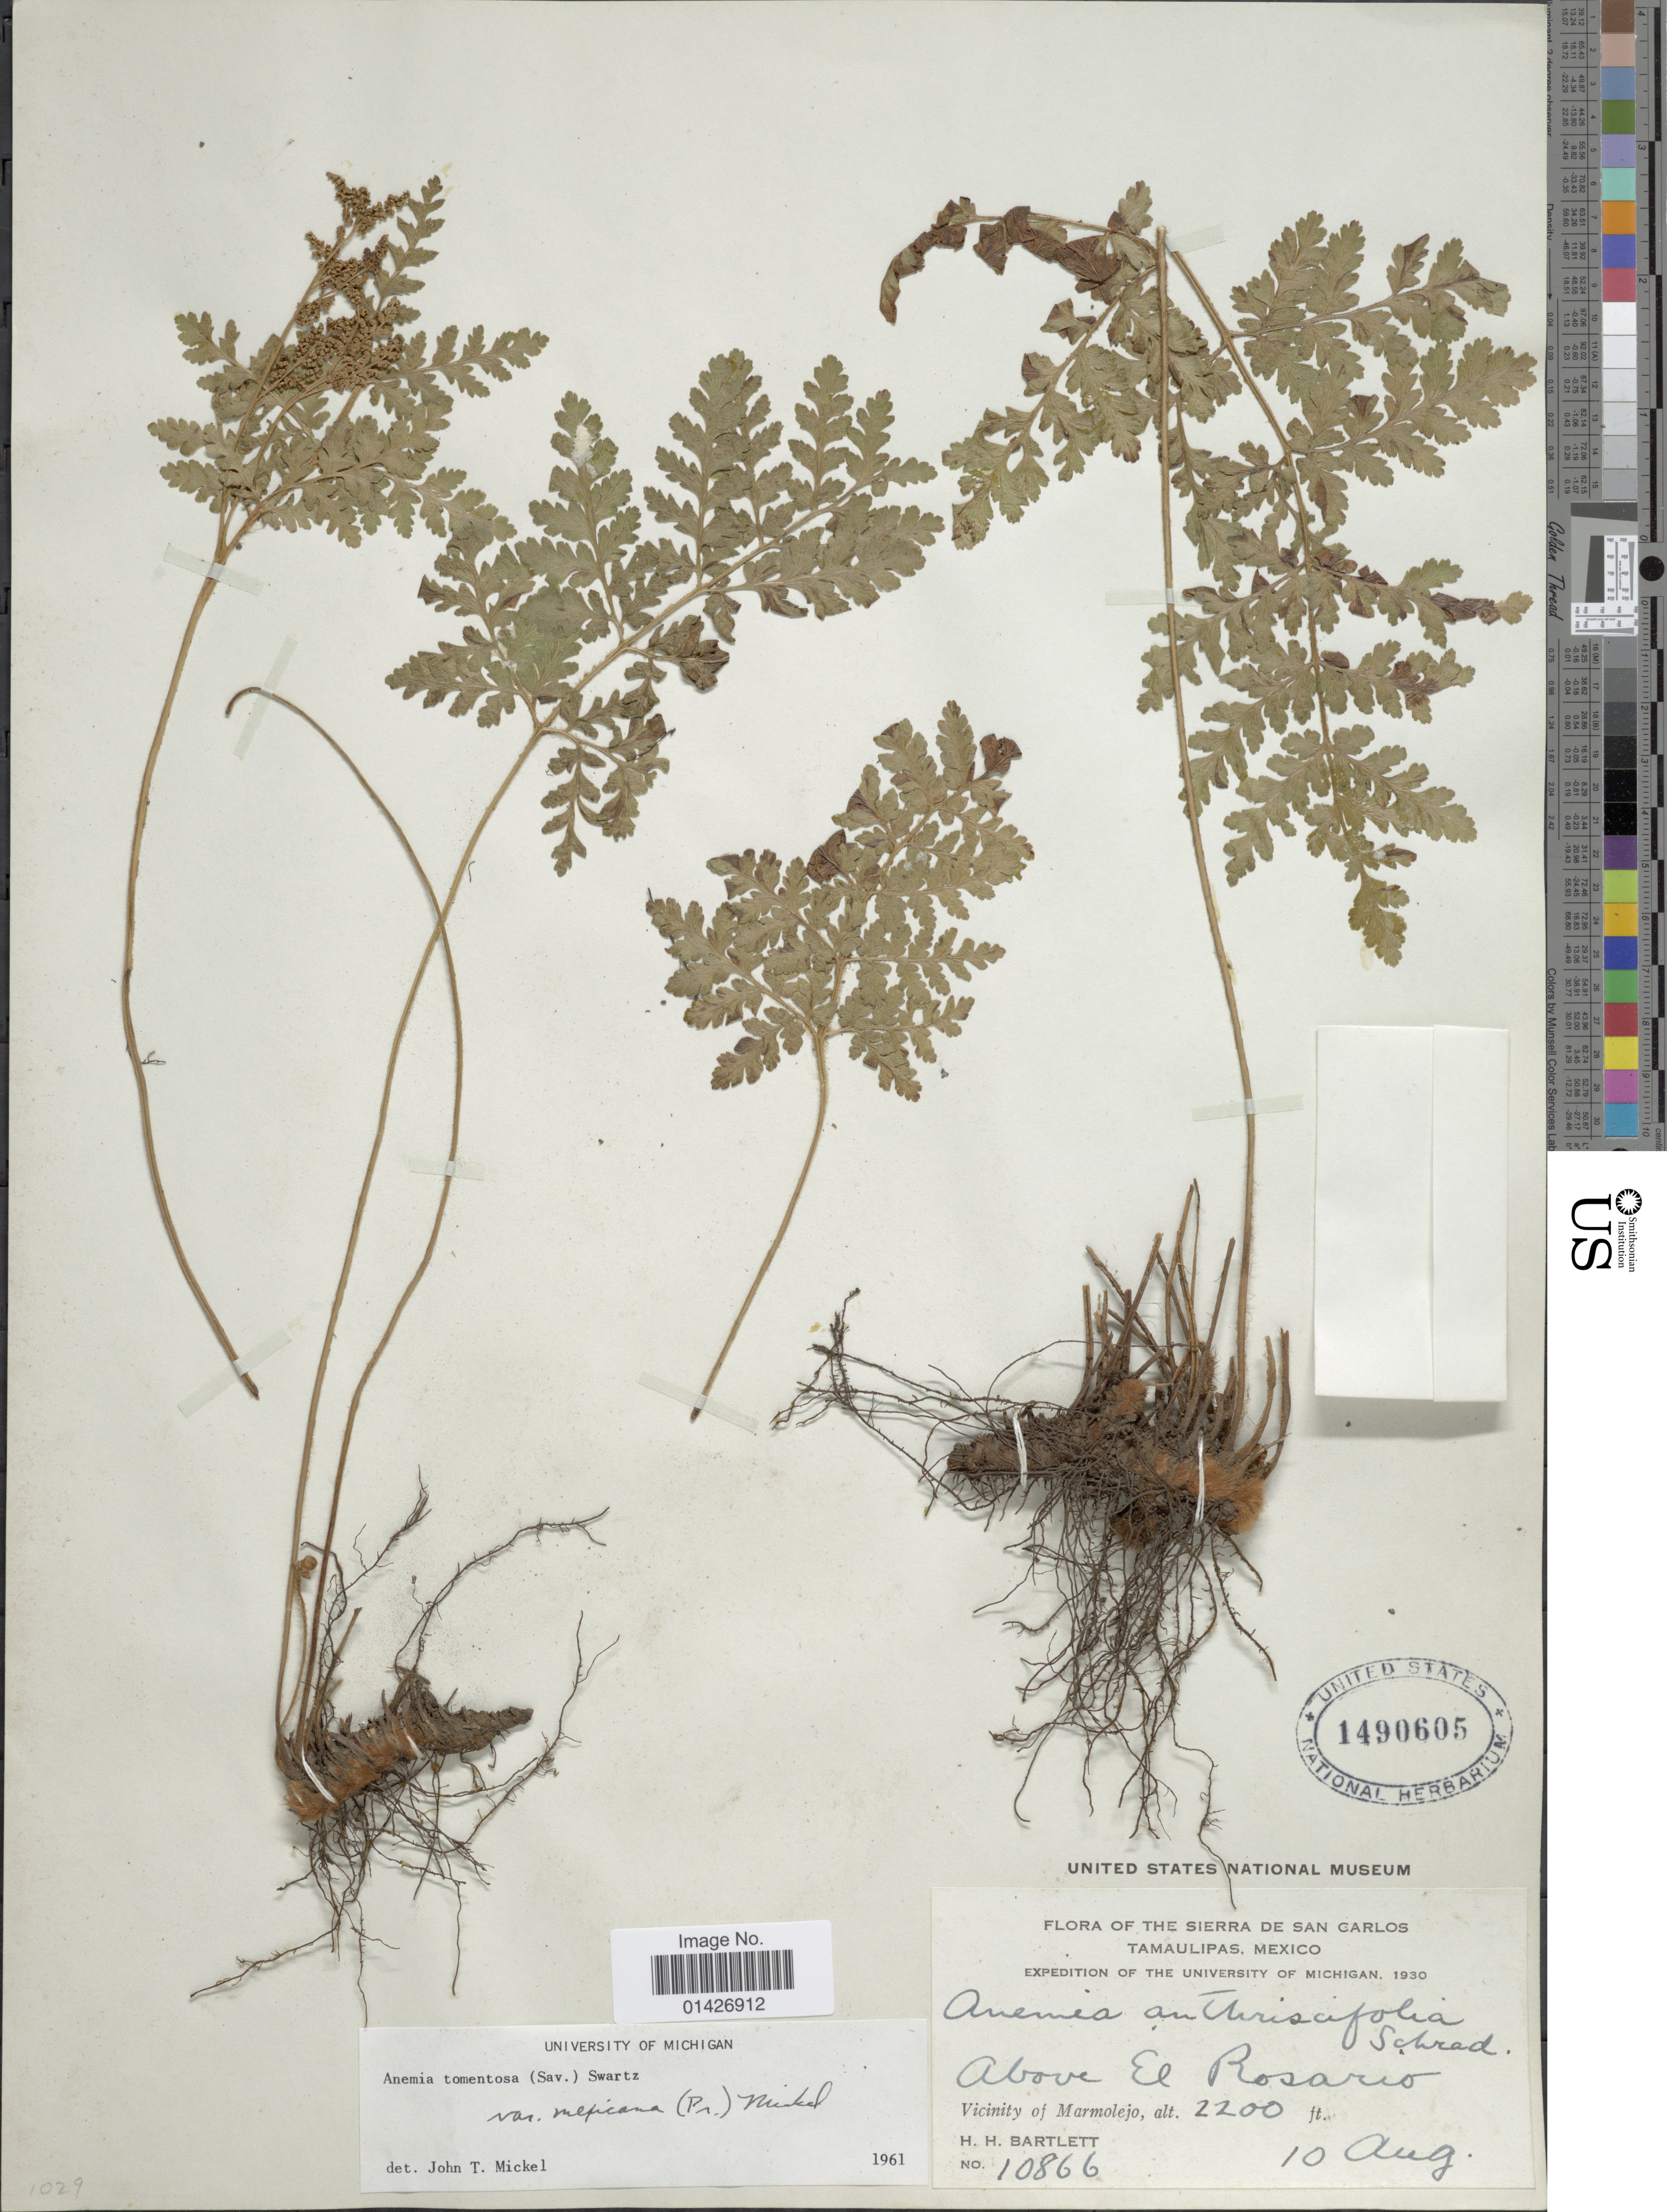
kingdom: Plantae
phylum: Tracheophyta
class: Polypodiopsida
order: Schizaeales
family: Anemiaceae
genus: Anemia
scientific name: Anemia tomentosa var. mexicana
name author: (C. Presl) Mickel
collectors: H. H. Bartlett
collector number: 10866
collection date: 1930-08-10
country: Mexico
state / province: Tamaulipas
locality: The Sierra de San Carlos, Above El Rosario, Vicinity of Mamolejo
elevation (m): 671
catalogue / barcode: US 1490605